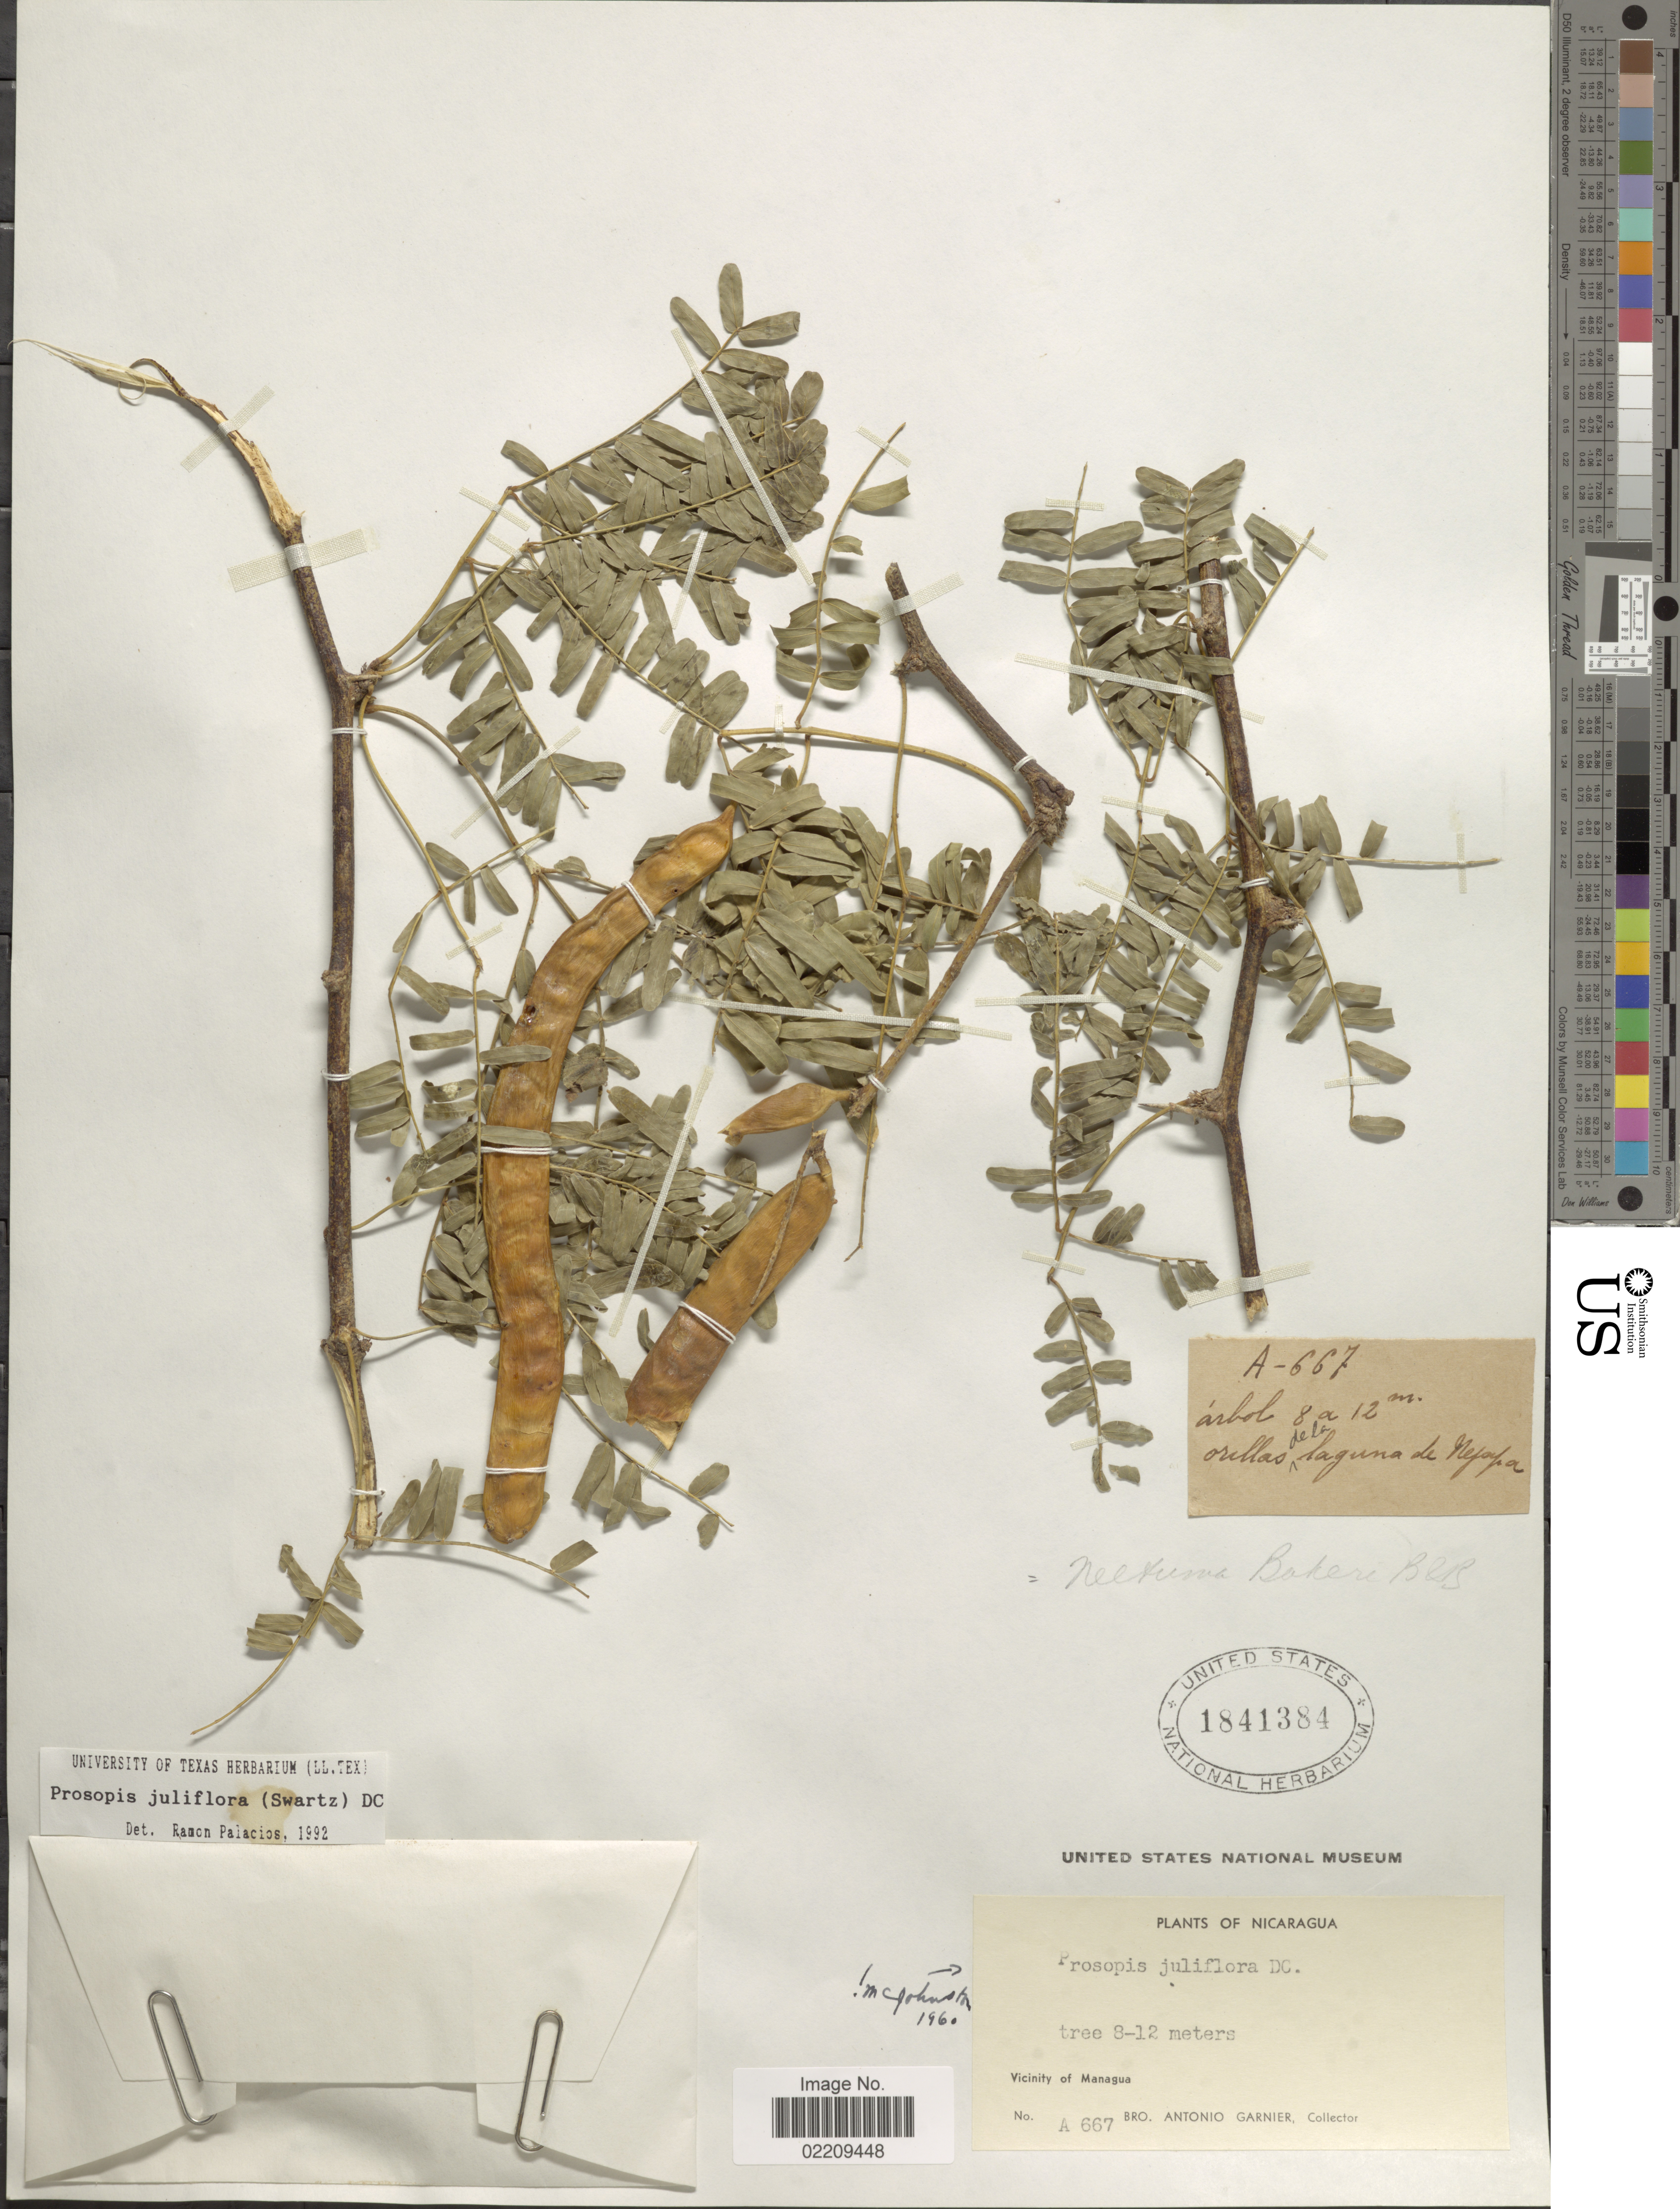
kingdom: Plantae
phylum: Tracheophyta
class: Magnoliopsida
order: Fabales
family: Fabaceae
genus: Neltuma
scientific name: Neltuma juliflora var. juliflora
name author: (Sw.) Raf.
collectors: Bro. A. Garnier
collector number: A667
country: Nicaragua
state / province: Managua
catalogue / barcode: US 1841384